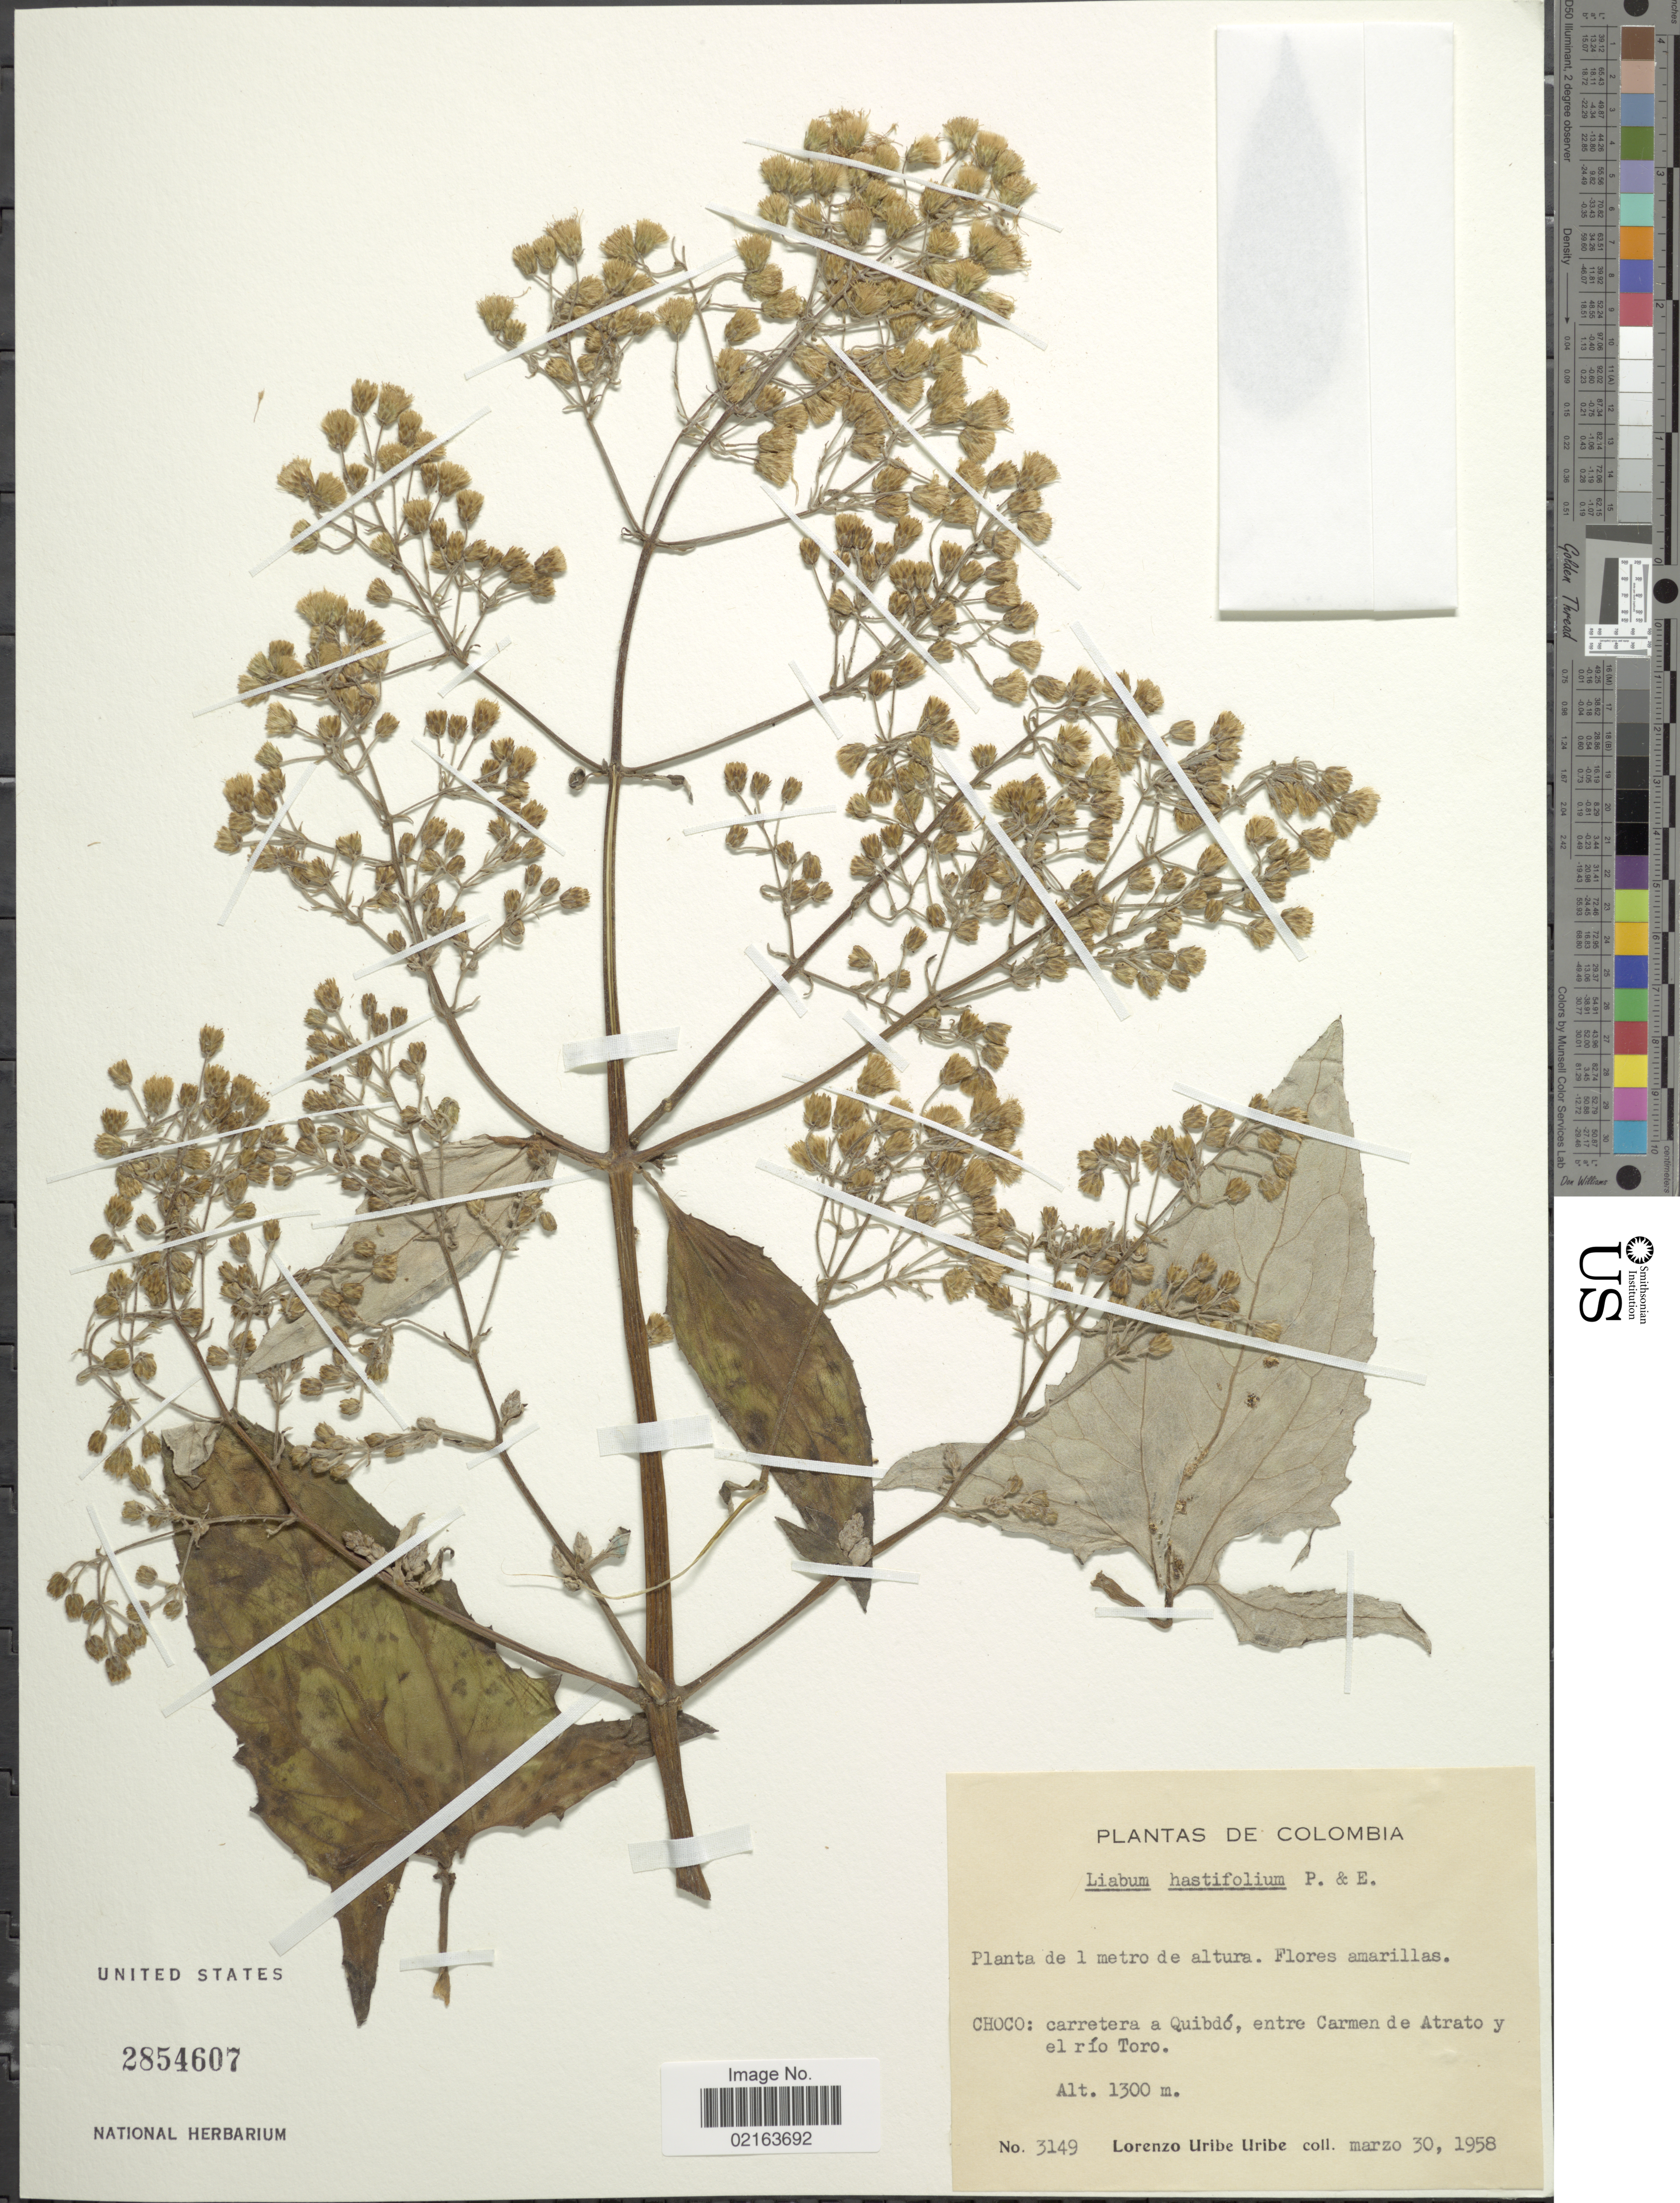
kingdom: Plantae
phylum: Tracheophyta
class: Magnoliopsida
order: Asterales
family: Asteraceae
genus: Munnozia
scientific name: Munnozia hastifolia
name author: (Poepp.) H. Rob. & Brettell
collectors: L. Uribe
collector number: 3149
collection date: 1958-03-30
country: Colombia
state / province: Chocó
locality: Choco: carretera a Quibdo, entre Carmen de Atrato y el rio Toro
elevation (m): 1300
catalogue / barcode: US 2854607